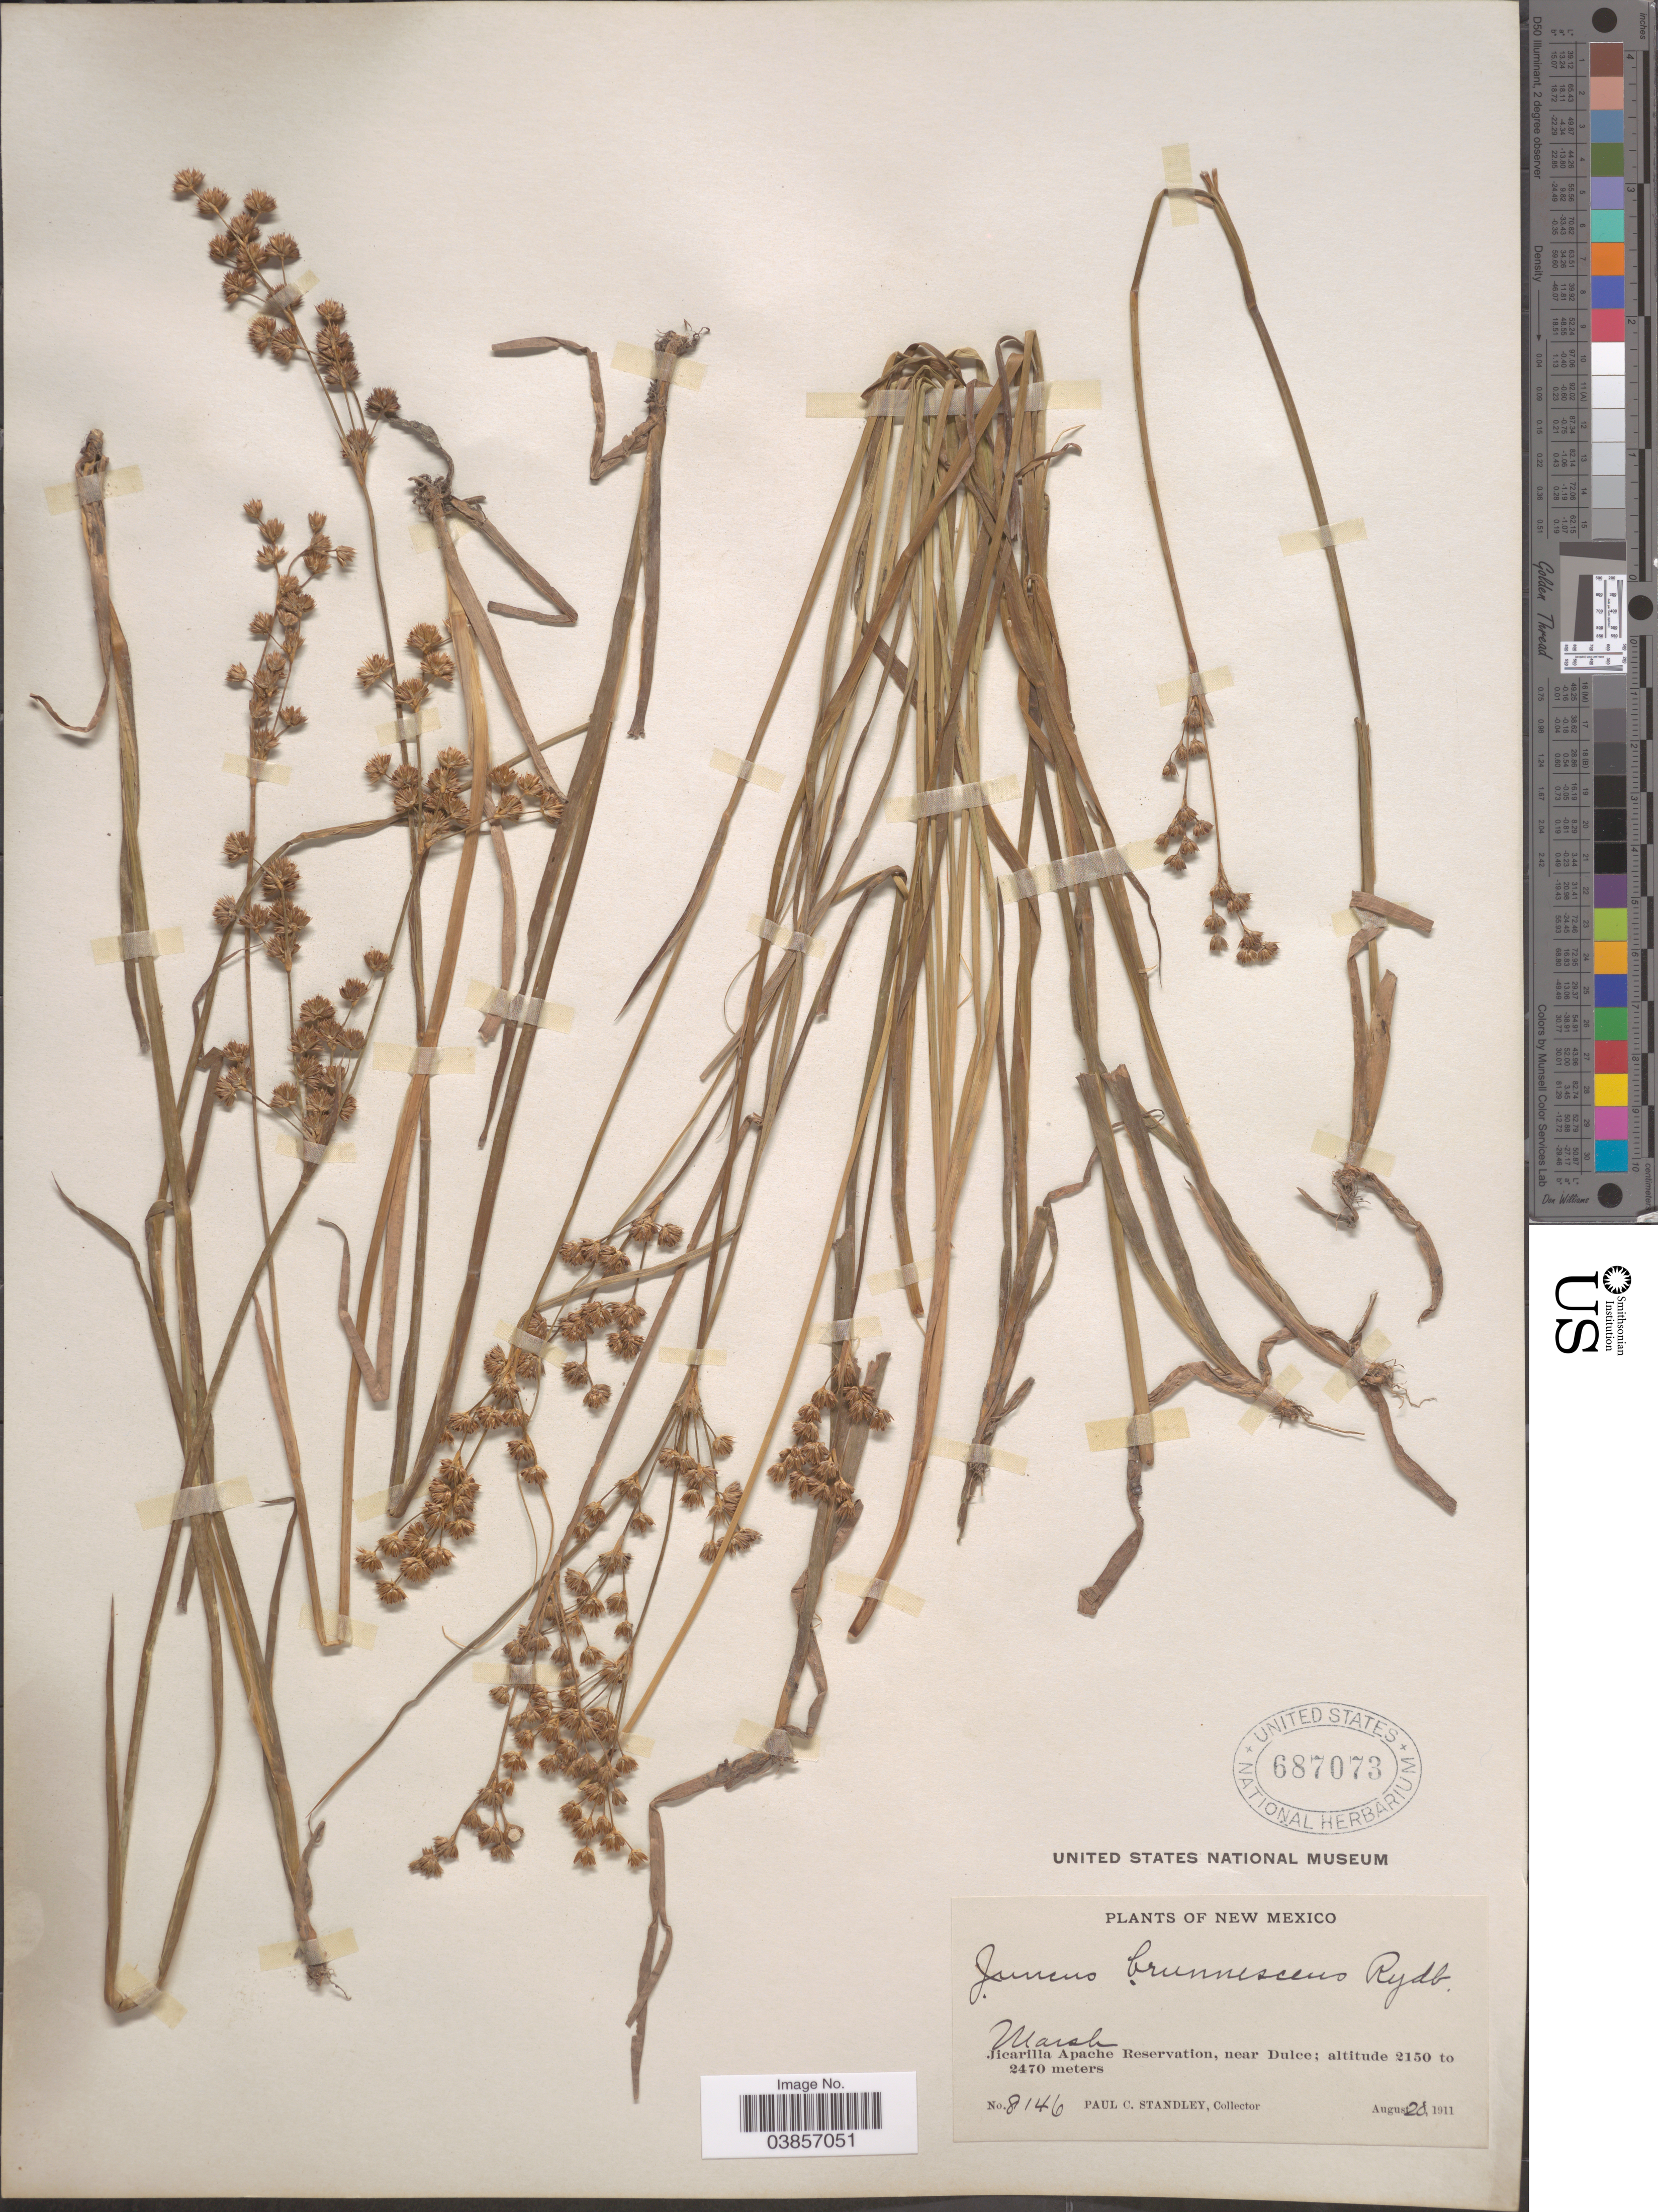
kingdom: Plantae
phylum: Tracheophyta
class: Liliopsida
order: Poales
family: Juncaceae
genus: Juncus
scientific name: Juncus saximontanus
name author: A. Nelson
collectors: P. C. Standley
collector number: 8146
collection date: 1911-08-20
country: United States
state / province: New Mexico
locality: Jicarilla Apache Reservation, near Dulce.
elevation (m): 2150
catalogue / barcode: US 687073